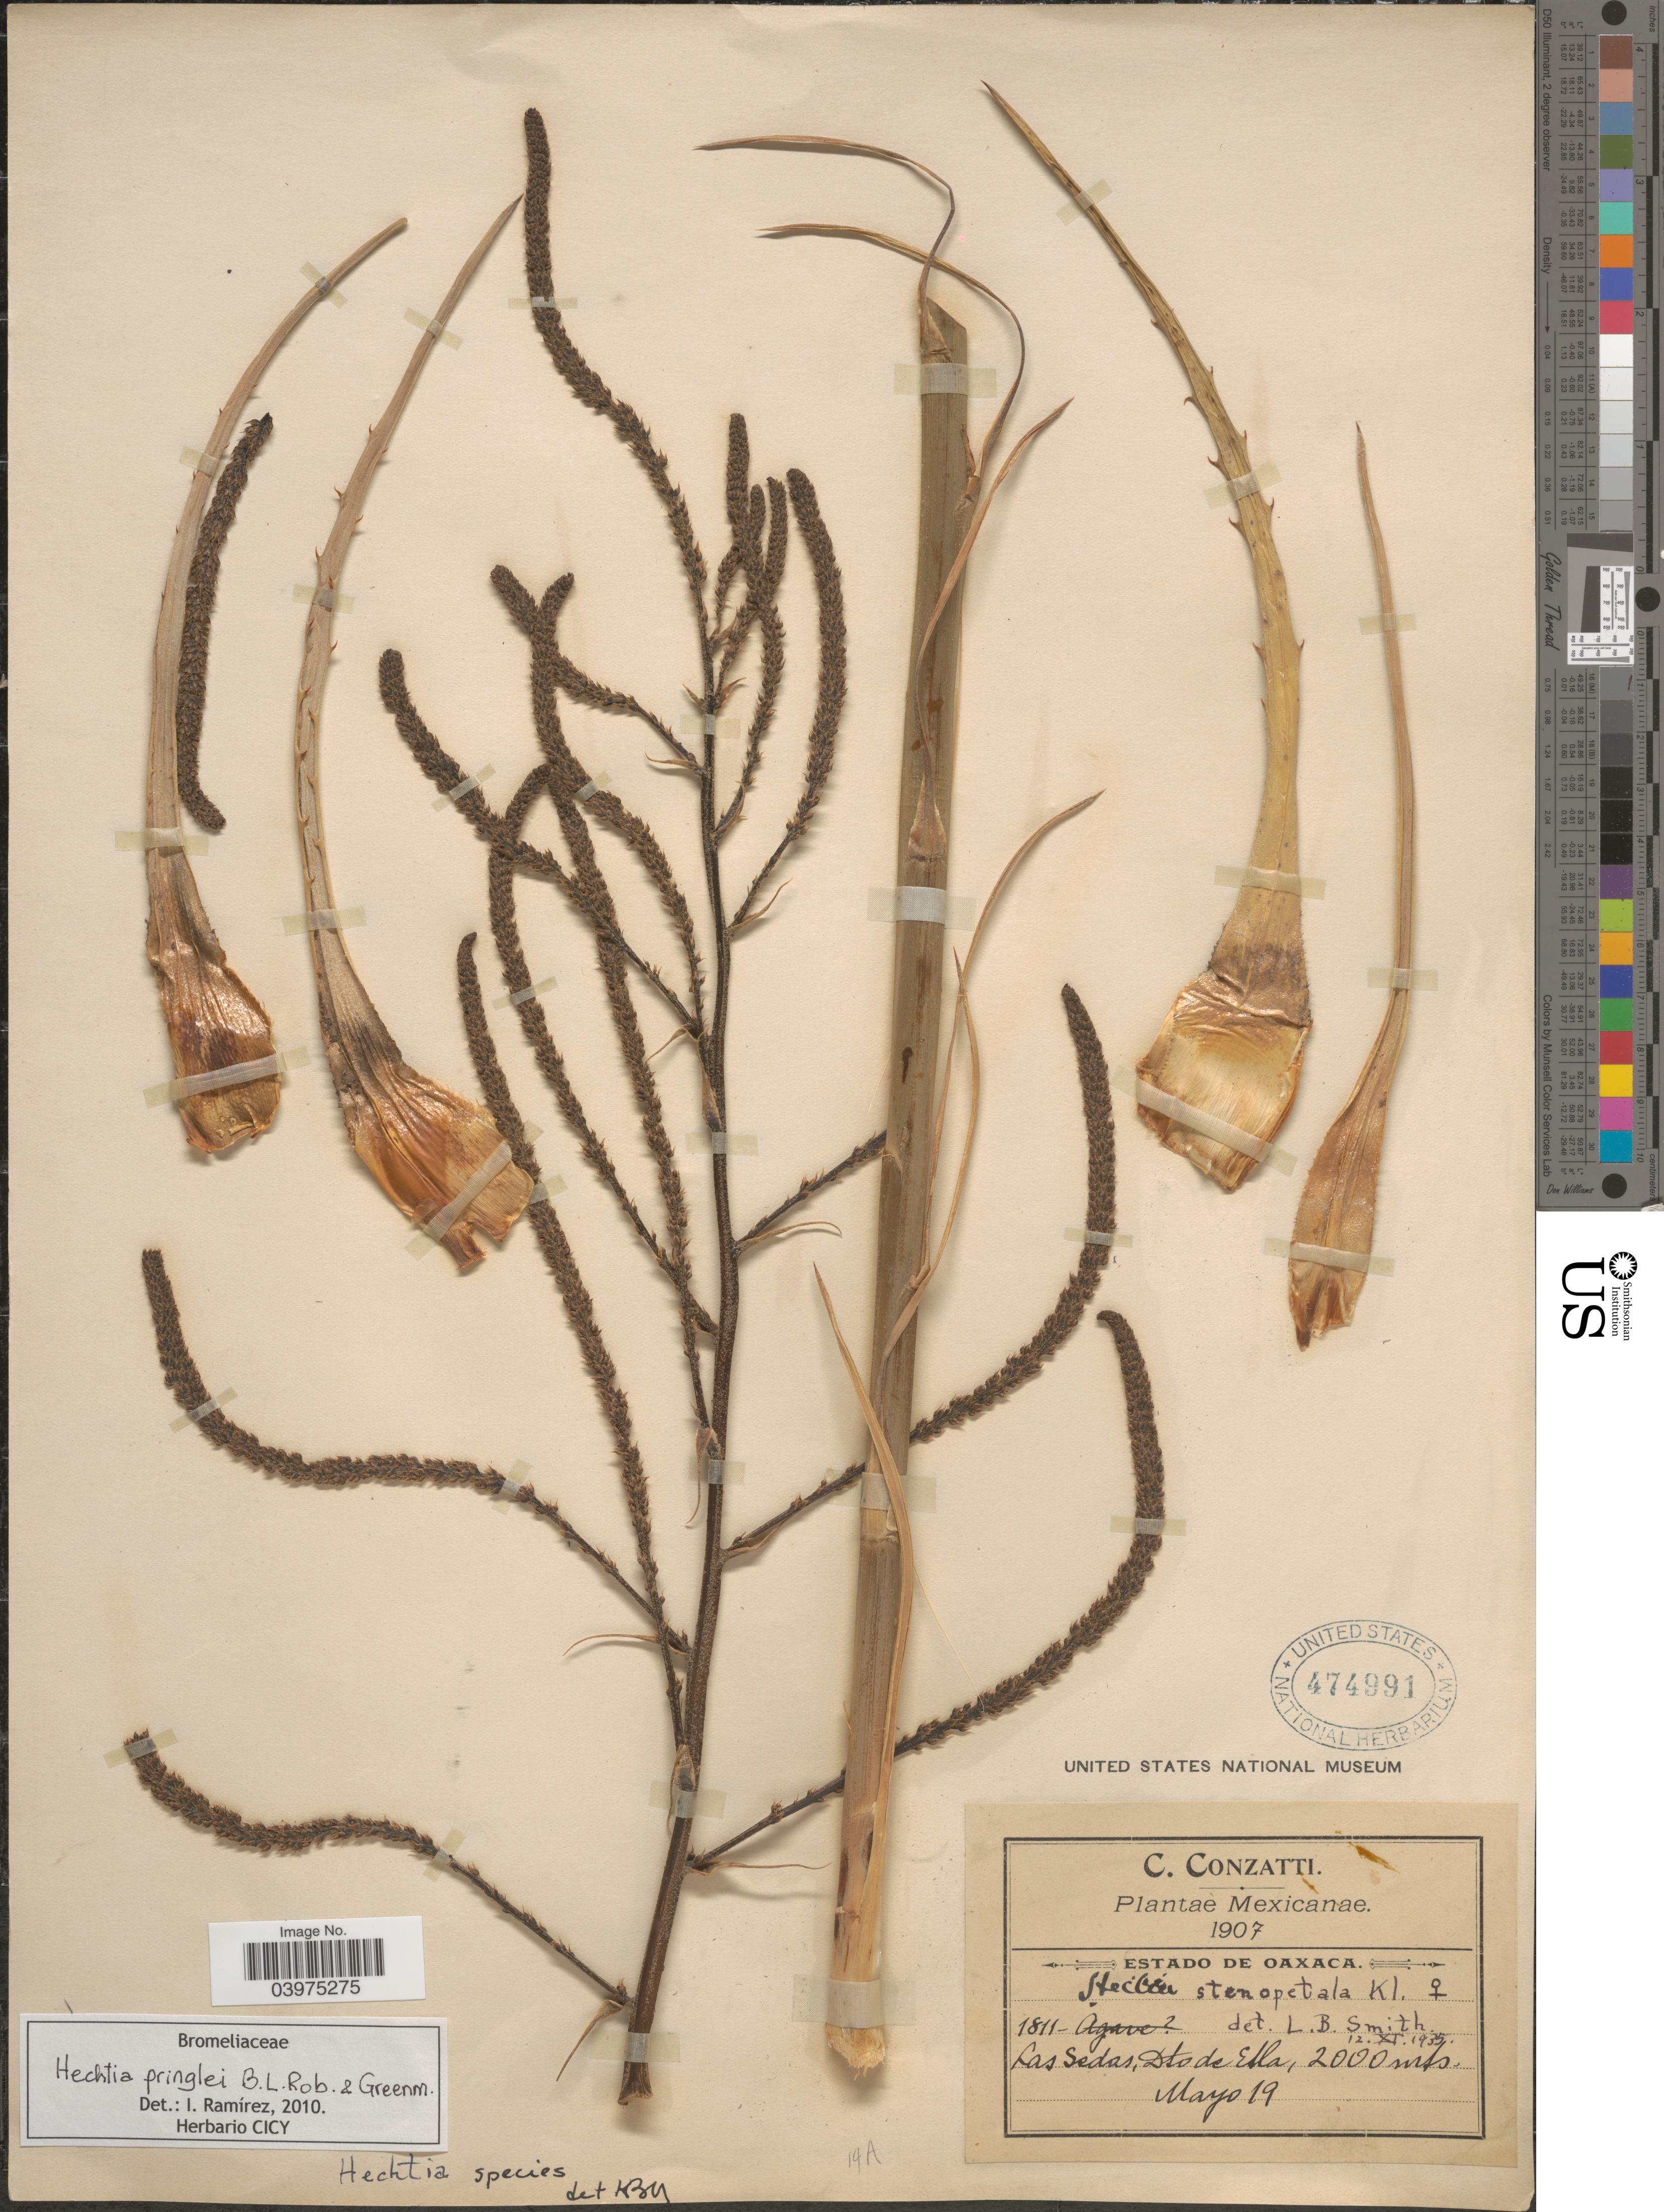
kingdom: Plantae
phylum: Tracheophyta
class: Liliopsida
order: Poales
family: Bromeliaceae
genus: Hechtia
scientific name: Hechtia pringlei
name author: B.L. Rob. & Greenm.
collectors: C. Conzatti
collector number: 1811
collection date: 1907-05-19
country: Mexico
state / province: Oaxaca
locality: Las Sedas, Dto de Ella.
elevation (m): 2000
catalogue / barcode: US 474991